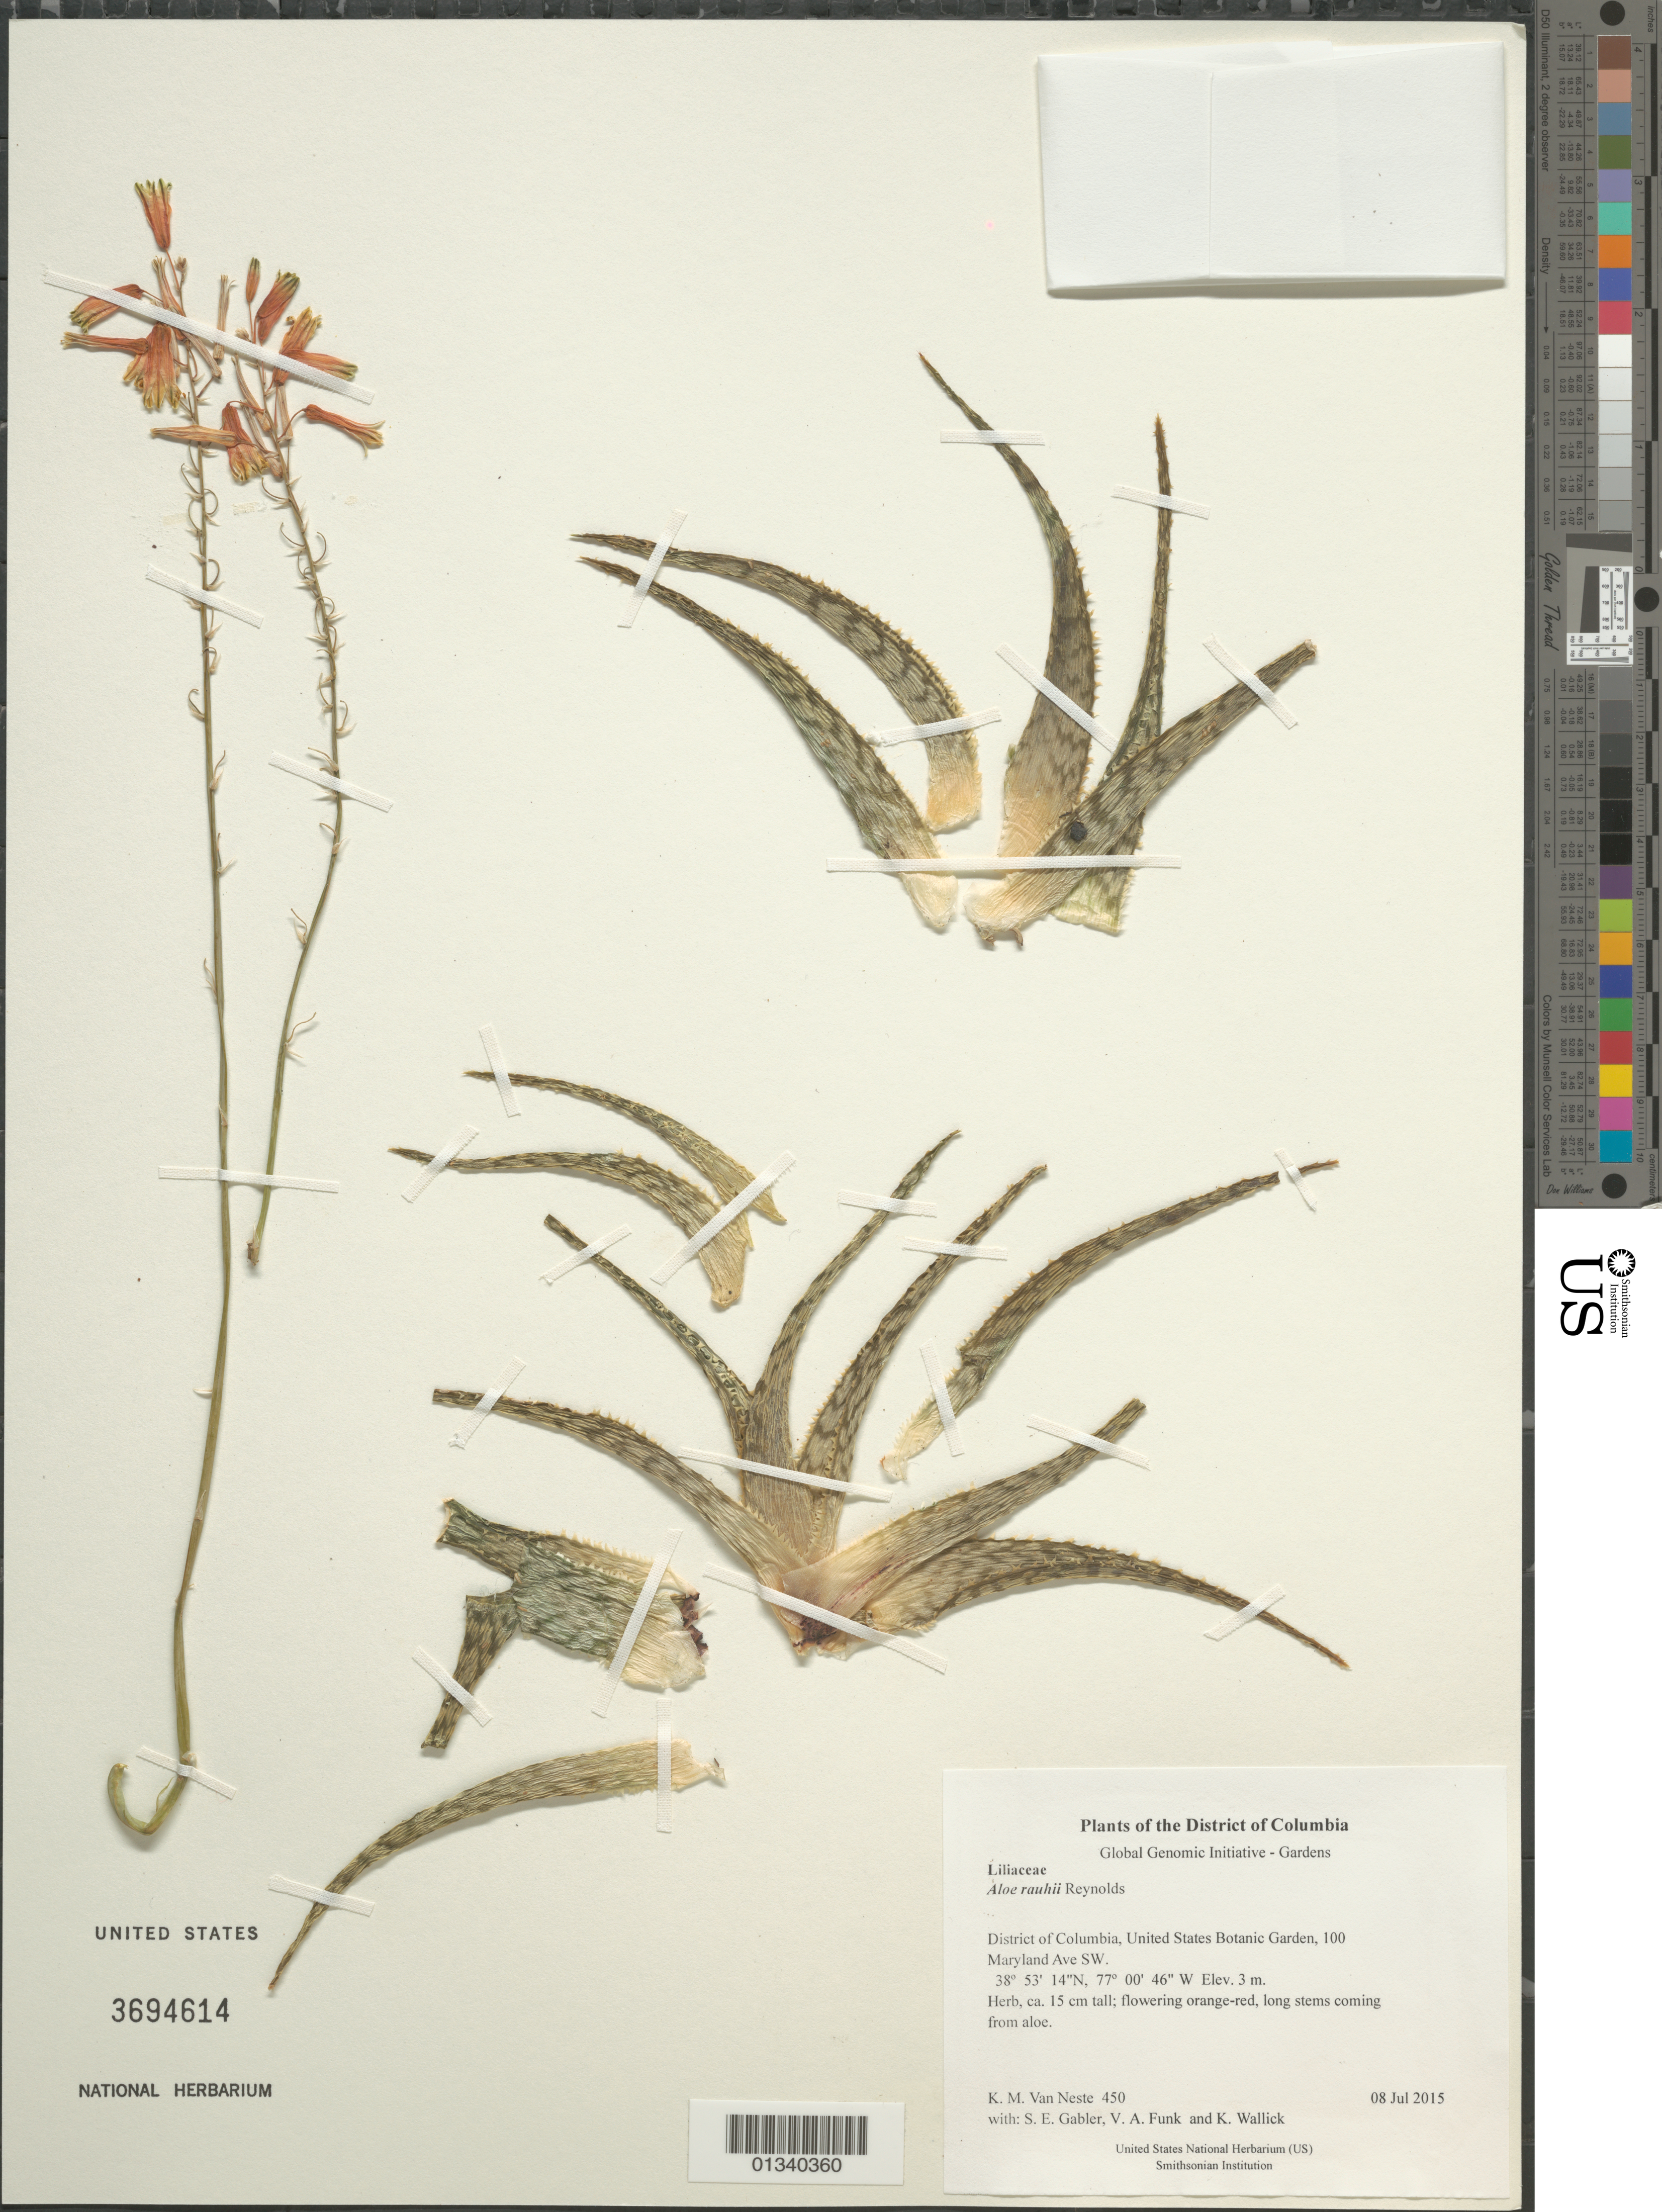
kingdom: Plantae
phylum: Tracheophyta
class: Liliopsida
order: Asparagales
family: Asphodelaceae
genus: Aloe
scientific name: Aloe rauhii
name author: Reynolds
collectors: K. M. Van Neste, S. E. Gabler, V. Funk & K. Wallick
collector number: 450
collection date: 2015-07-08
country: United States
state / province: District of Columbia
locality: United States Botanic Garden, 100 Maryland Ave SW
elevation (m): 3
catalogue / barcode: US 3694614